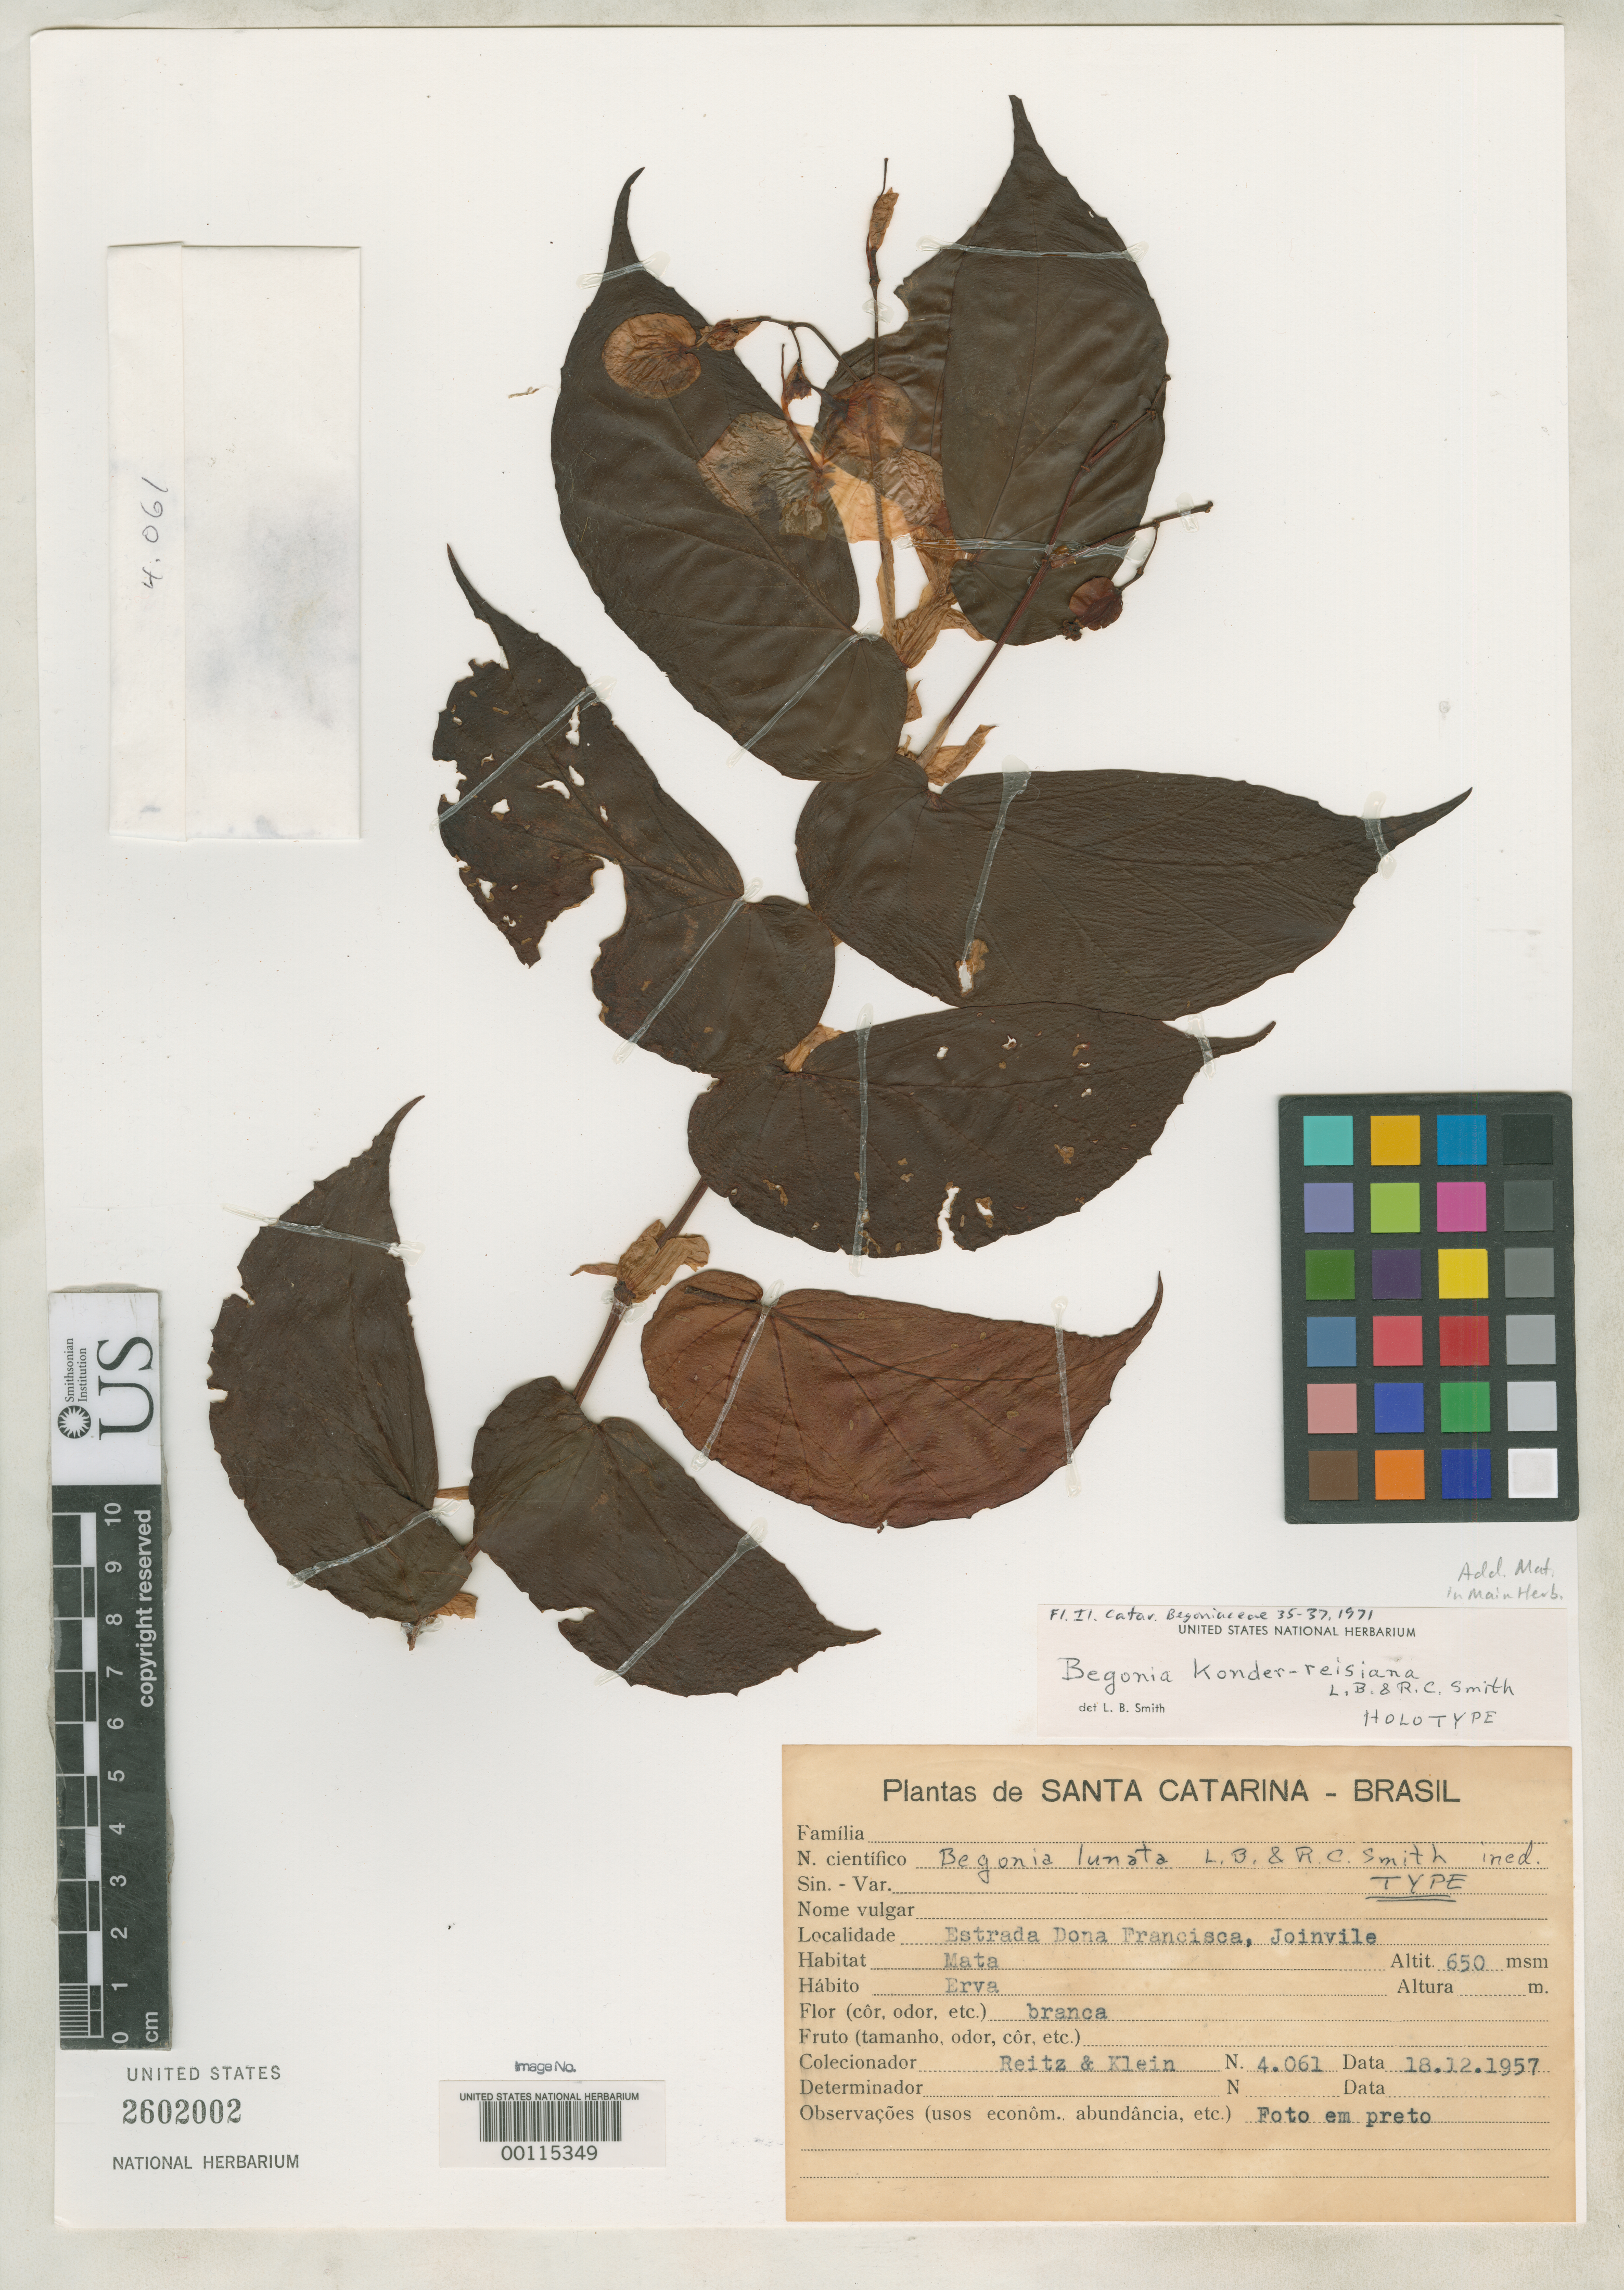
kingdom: Plantae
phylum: Tracheophyta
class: Magnoliopsida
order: Cucurbitales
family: Begoniaceae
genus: Begonia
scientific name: Begonia konder-reisiana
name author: L.B. Sm.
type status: Holotype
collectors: R. Reitz & R. M. Klein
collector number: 4061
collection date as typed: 18 Dec 1957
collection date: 1957-12-18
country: Brazil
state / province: Santa Catarina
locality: Joinville.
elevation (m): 650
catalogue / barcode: US 2602002